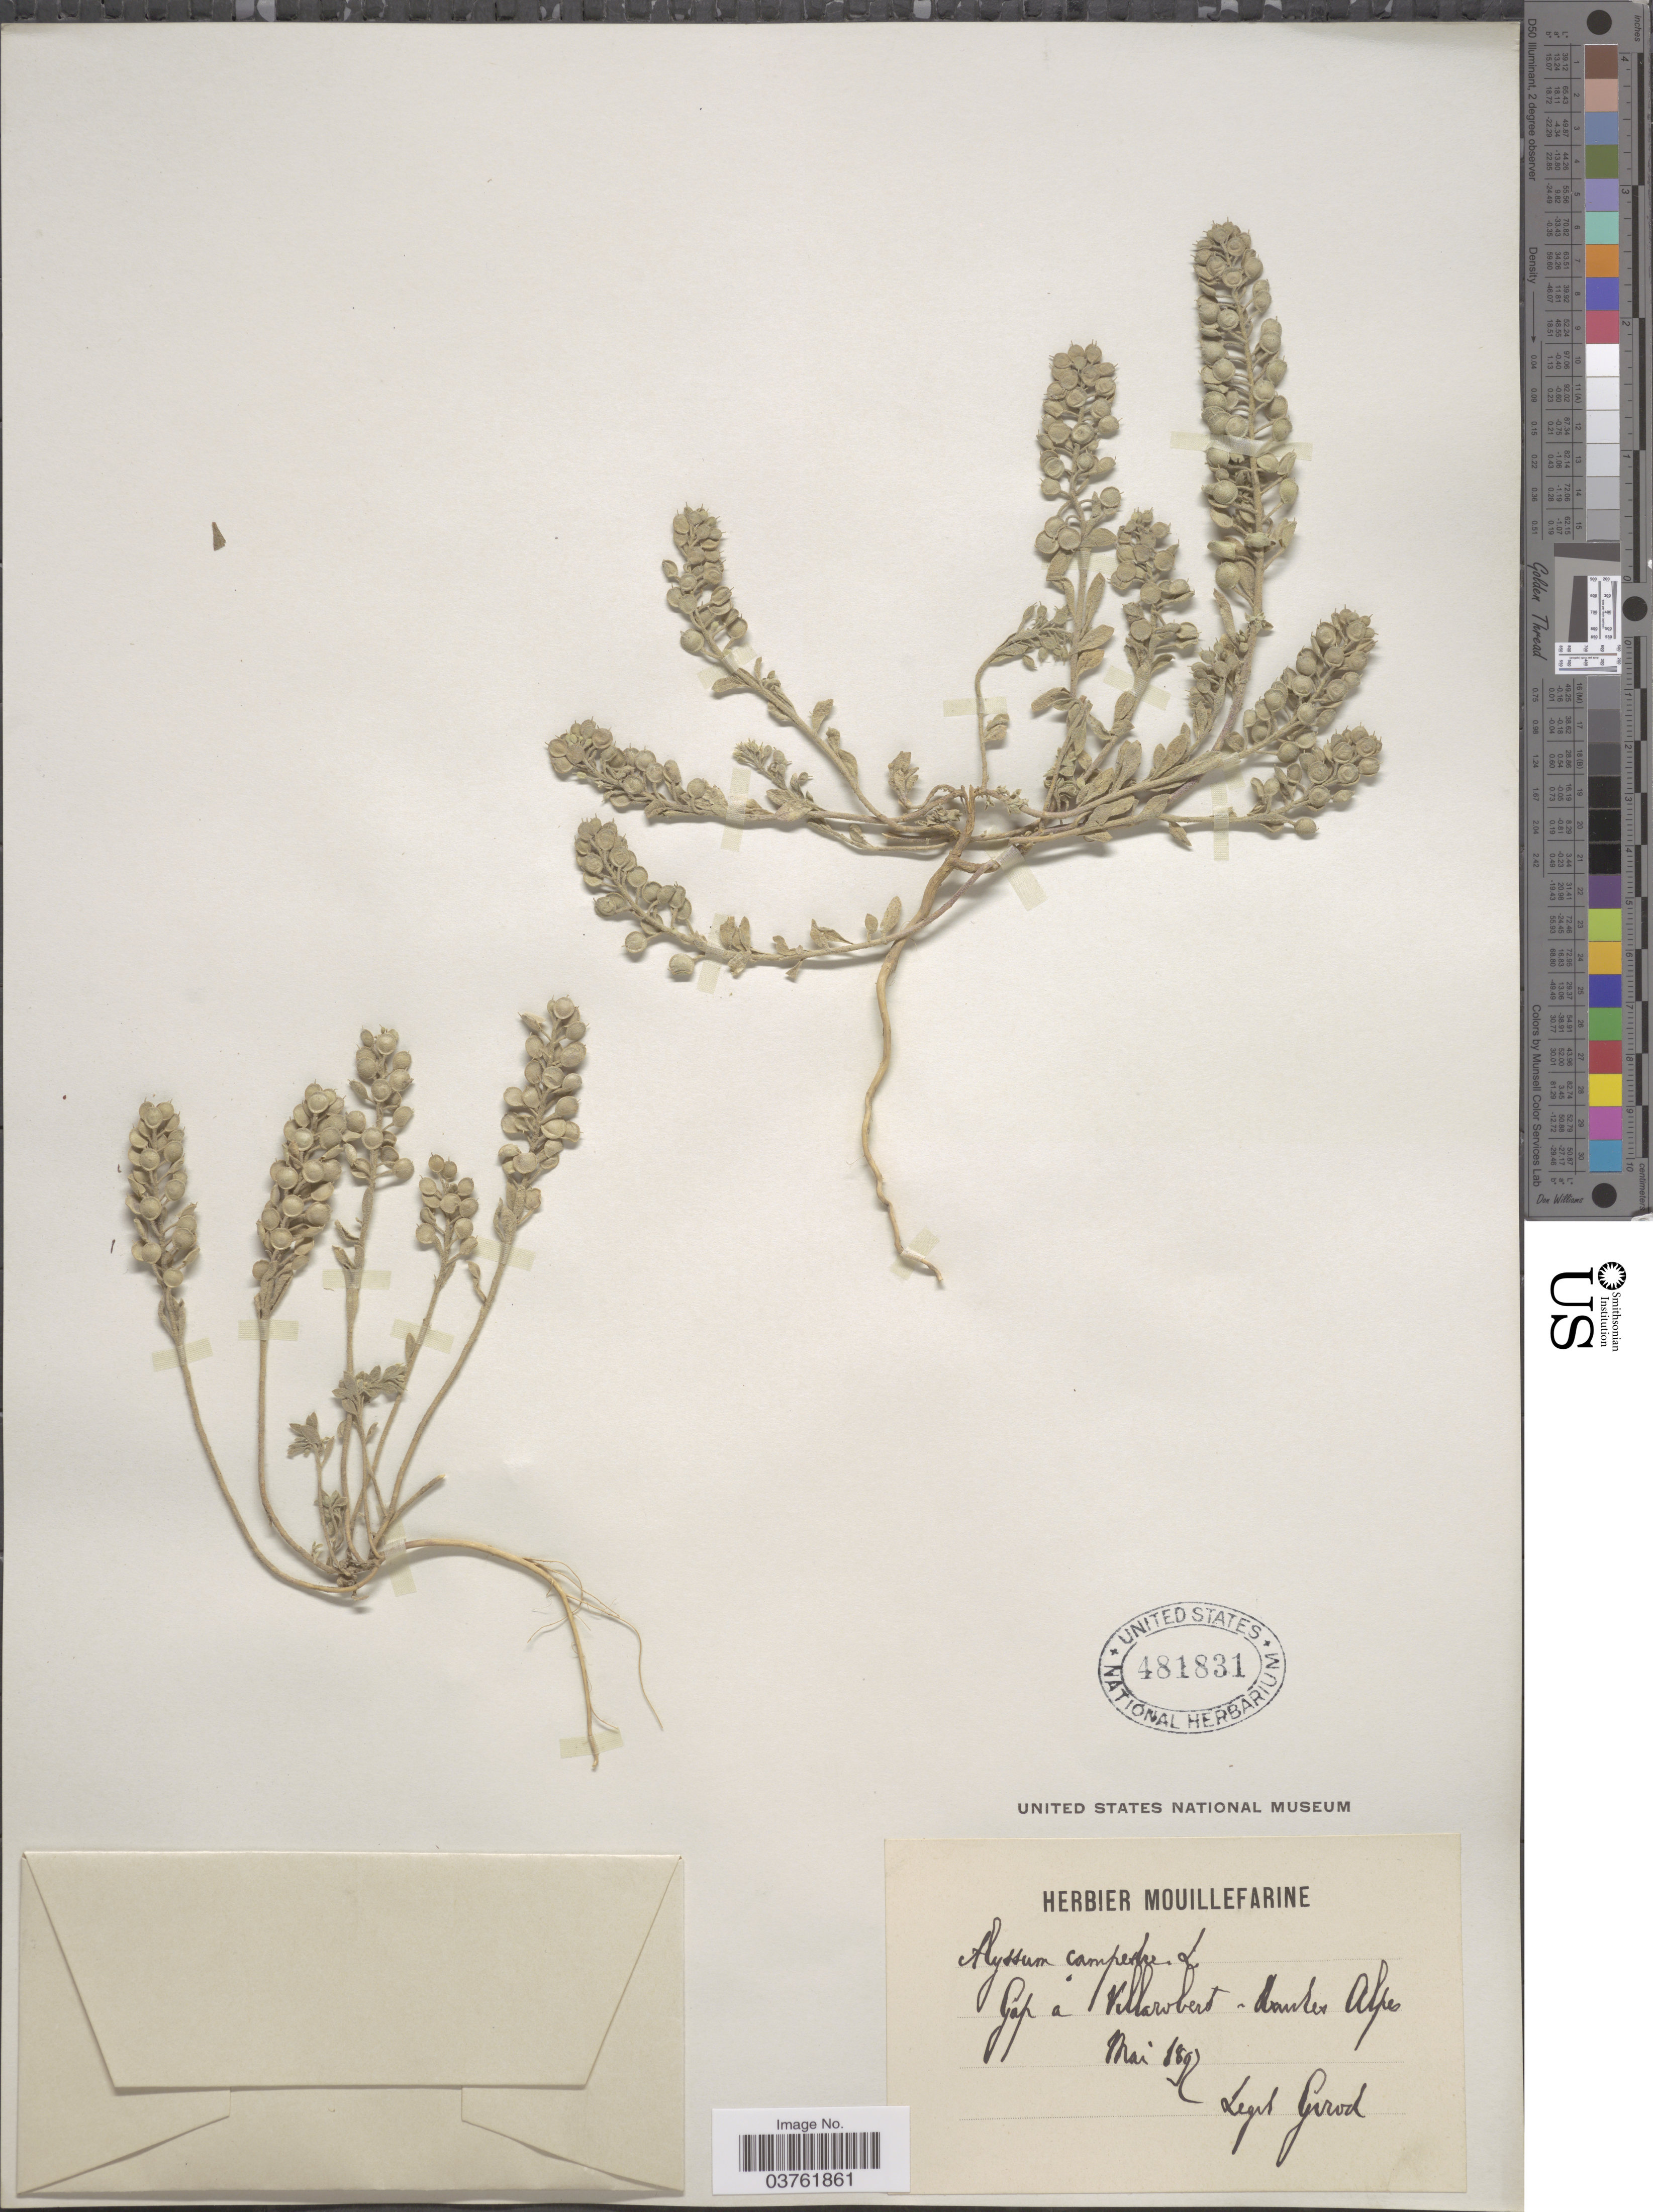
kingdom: Plantae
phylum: Tracheophyta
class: Magnoliopsida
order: Brassicales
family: Brassicaceae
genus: Alyssum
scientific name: Alyssum campestre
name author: (L.) L.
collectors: Girod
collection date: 1897-05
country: France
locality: Gap a Villarobert - Hautes Alpes.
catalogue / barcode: US 481831